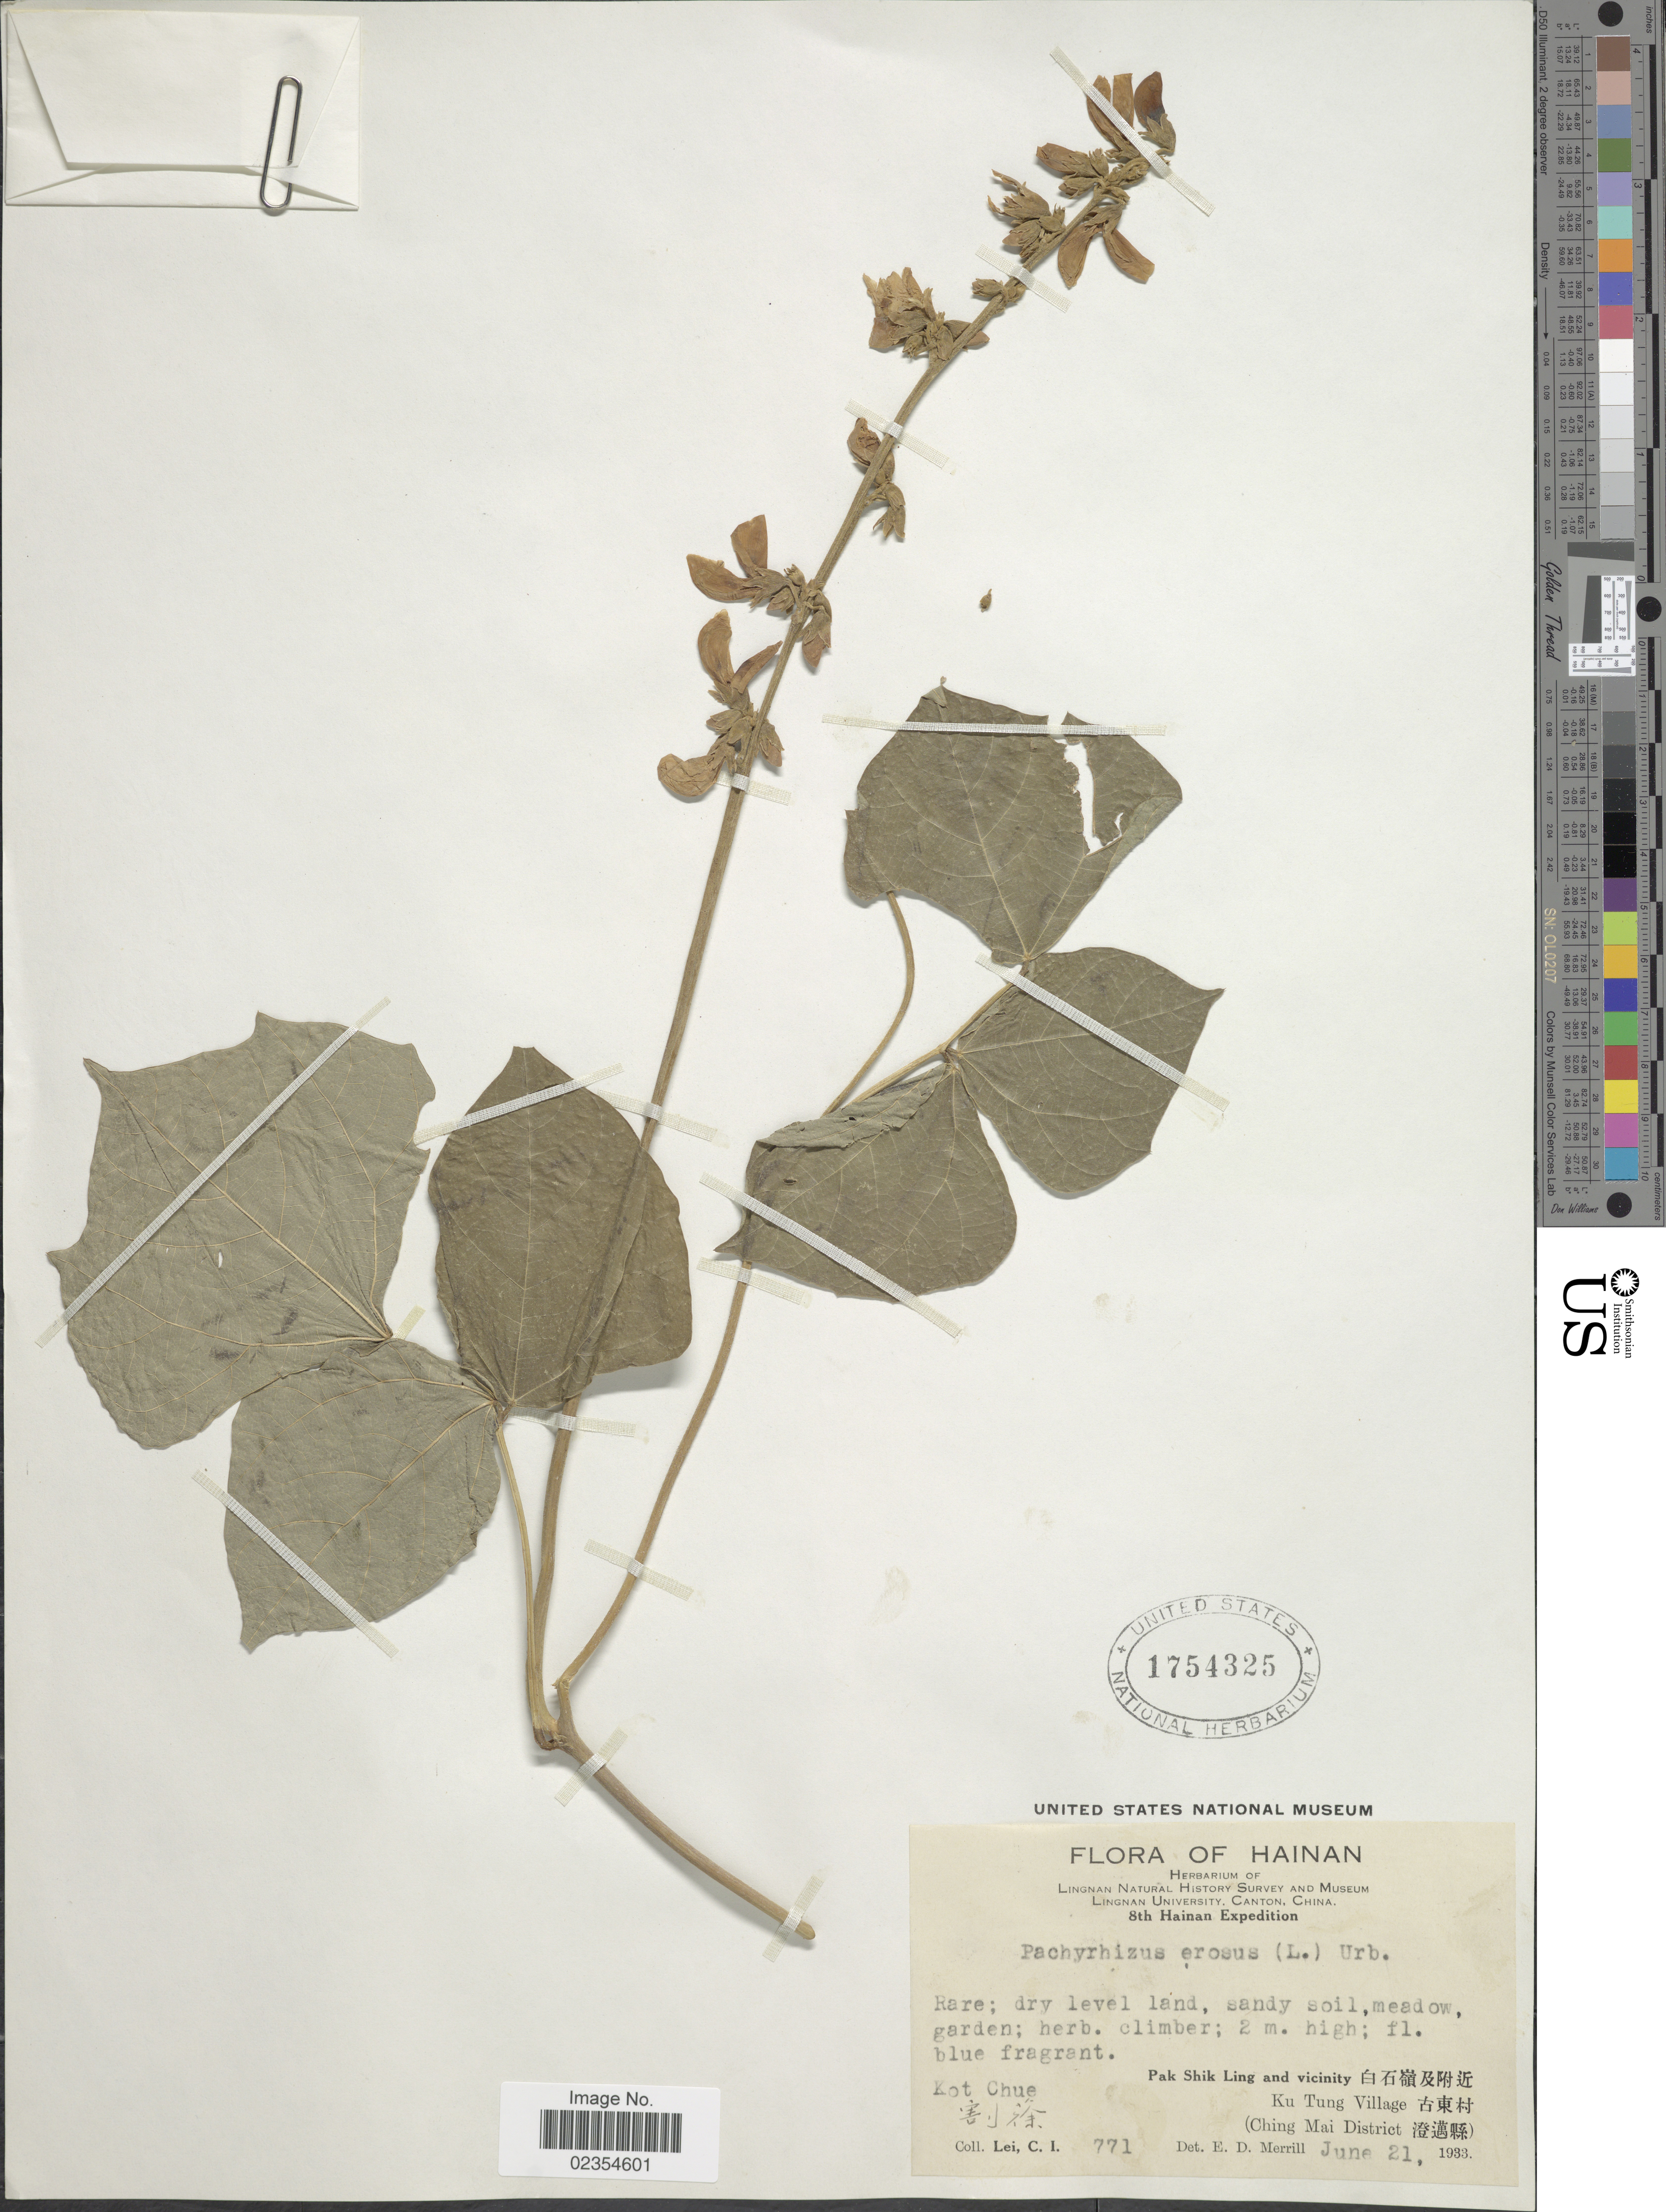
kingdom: Plantae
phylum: Tracheophyta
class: Magnoliopsida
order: Fabales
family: Fabaceae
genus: Pachyrhizus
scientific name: Pachyrhizus erosus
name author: (L.) Urb.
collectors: C. I. Lei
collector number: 771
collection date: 1933-06-21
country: China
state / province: Hainan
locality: Kot Chue, Pak Shik Ling and Vicinity, Ku Tung Village (Ching Mai District)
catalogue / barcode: US 1754325